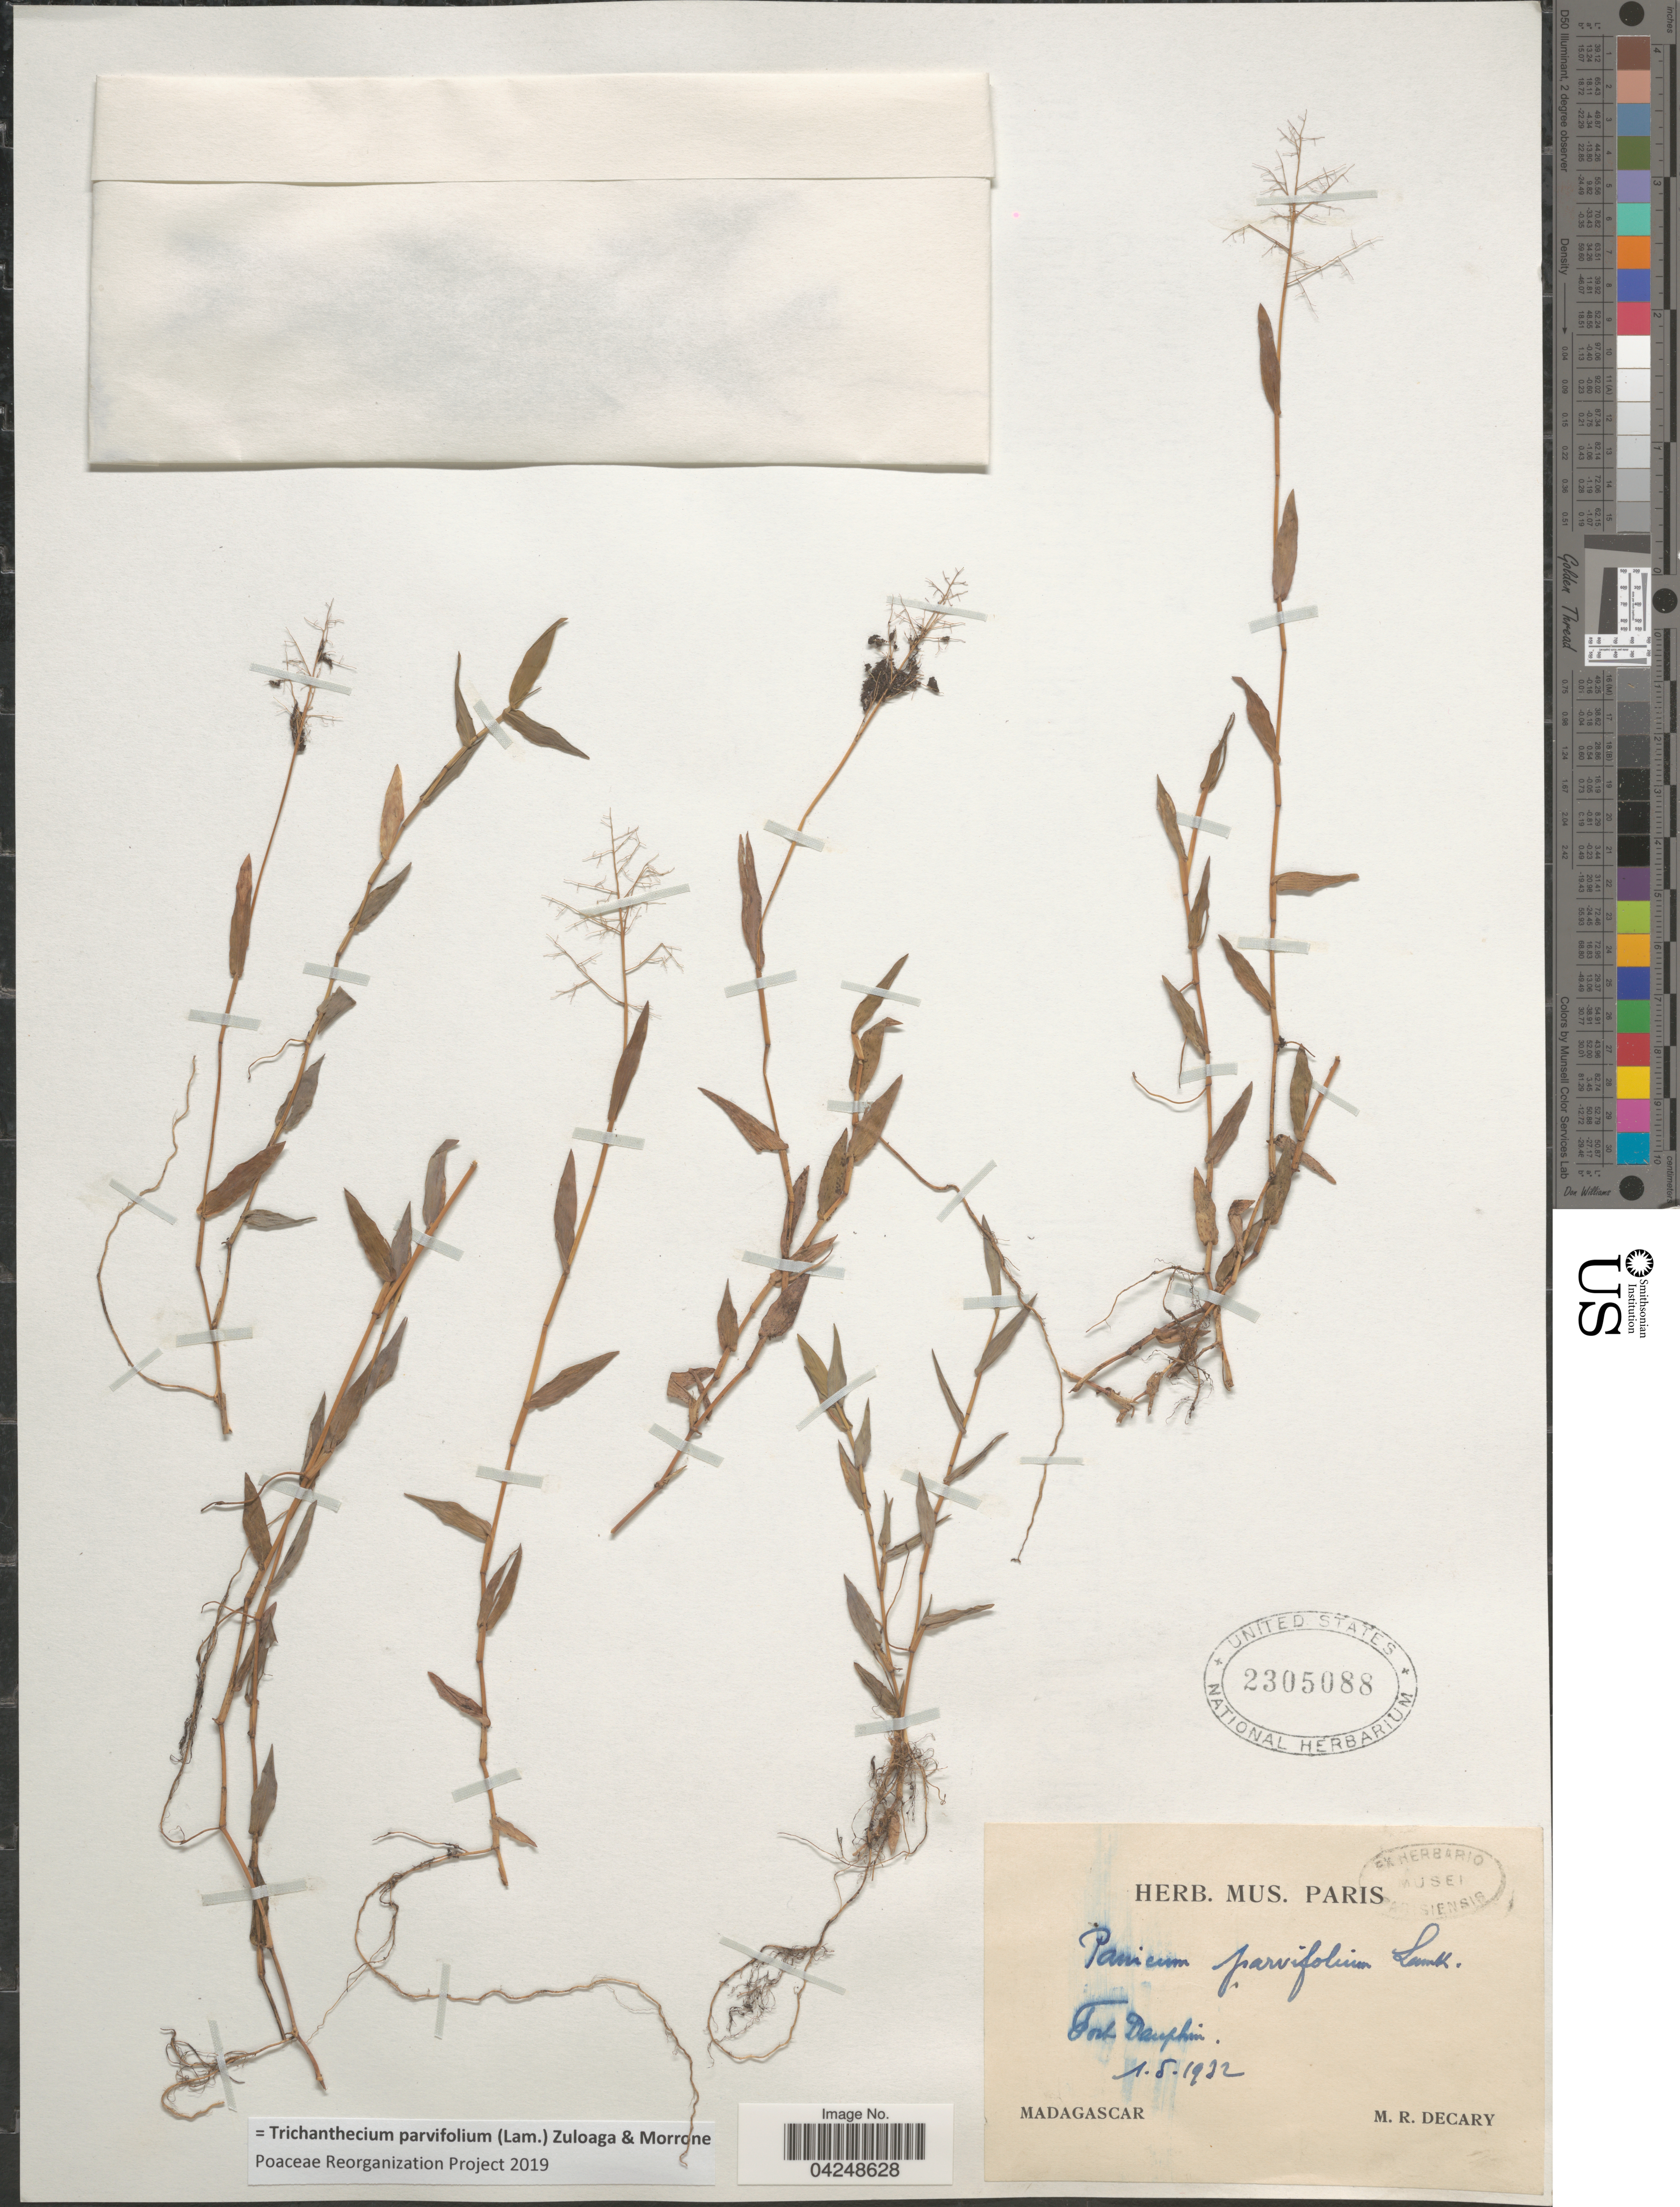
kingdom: Plantae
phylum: Tracheophyta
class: Liliopsida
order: Poales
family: Poaceae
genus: Trichanthecium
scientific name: Trichanthecium parvifolium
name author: (Lam.) Zuloaga & Morrone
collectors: R. Decary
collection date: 1932-05-01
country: Madagascar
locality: Fort Dauphin.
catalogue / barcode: US 2305088